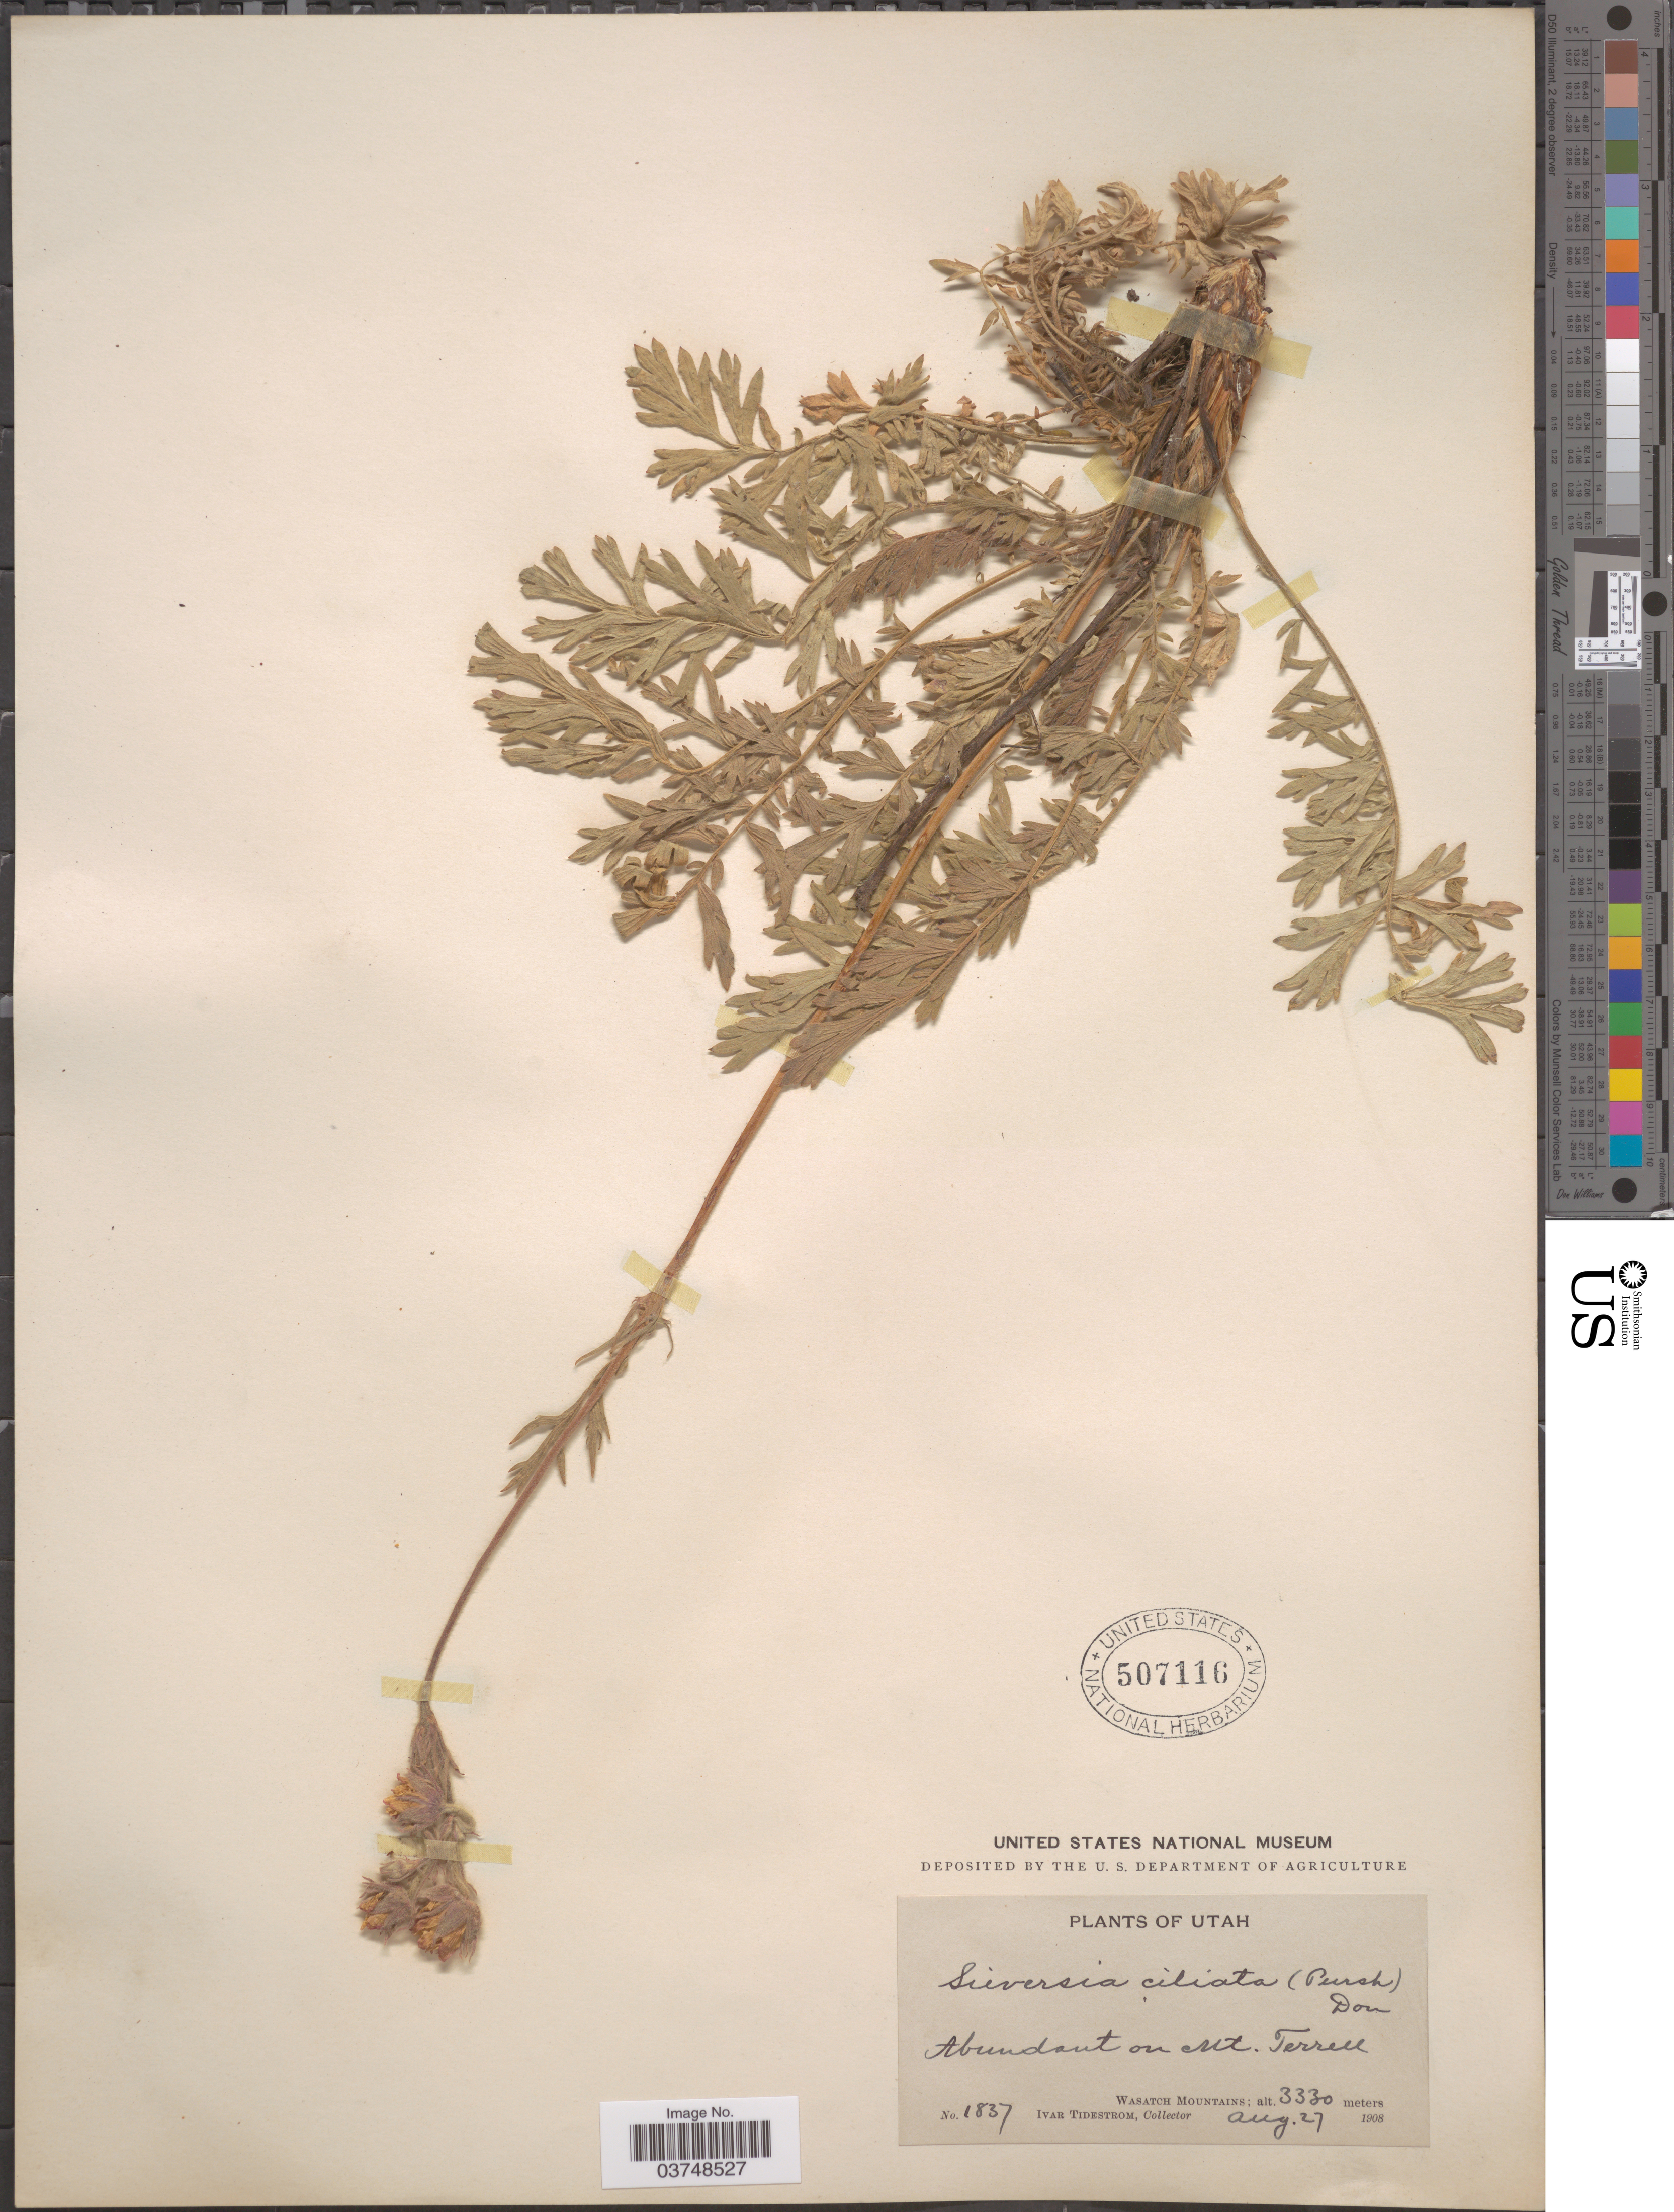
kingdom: Plantae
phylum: Tracheophyta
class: Magnoliopsida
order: Rosales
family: Rosaceae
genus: Geum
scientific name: Geum triflorum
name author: Pursh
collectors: I. F. Tidestrom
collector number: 1837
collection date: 1908-08-27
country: United States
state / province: Utah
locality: Abundant on Mt. Terrell. Wasatch Mountains.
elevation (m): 3330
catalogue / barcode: US 507116